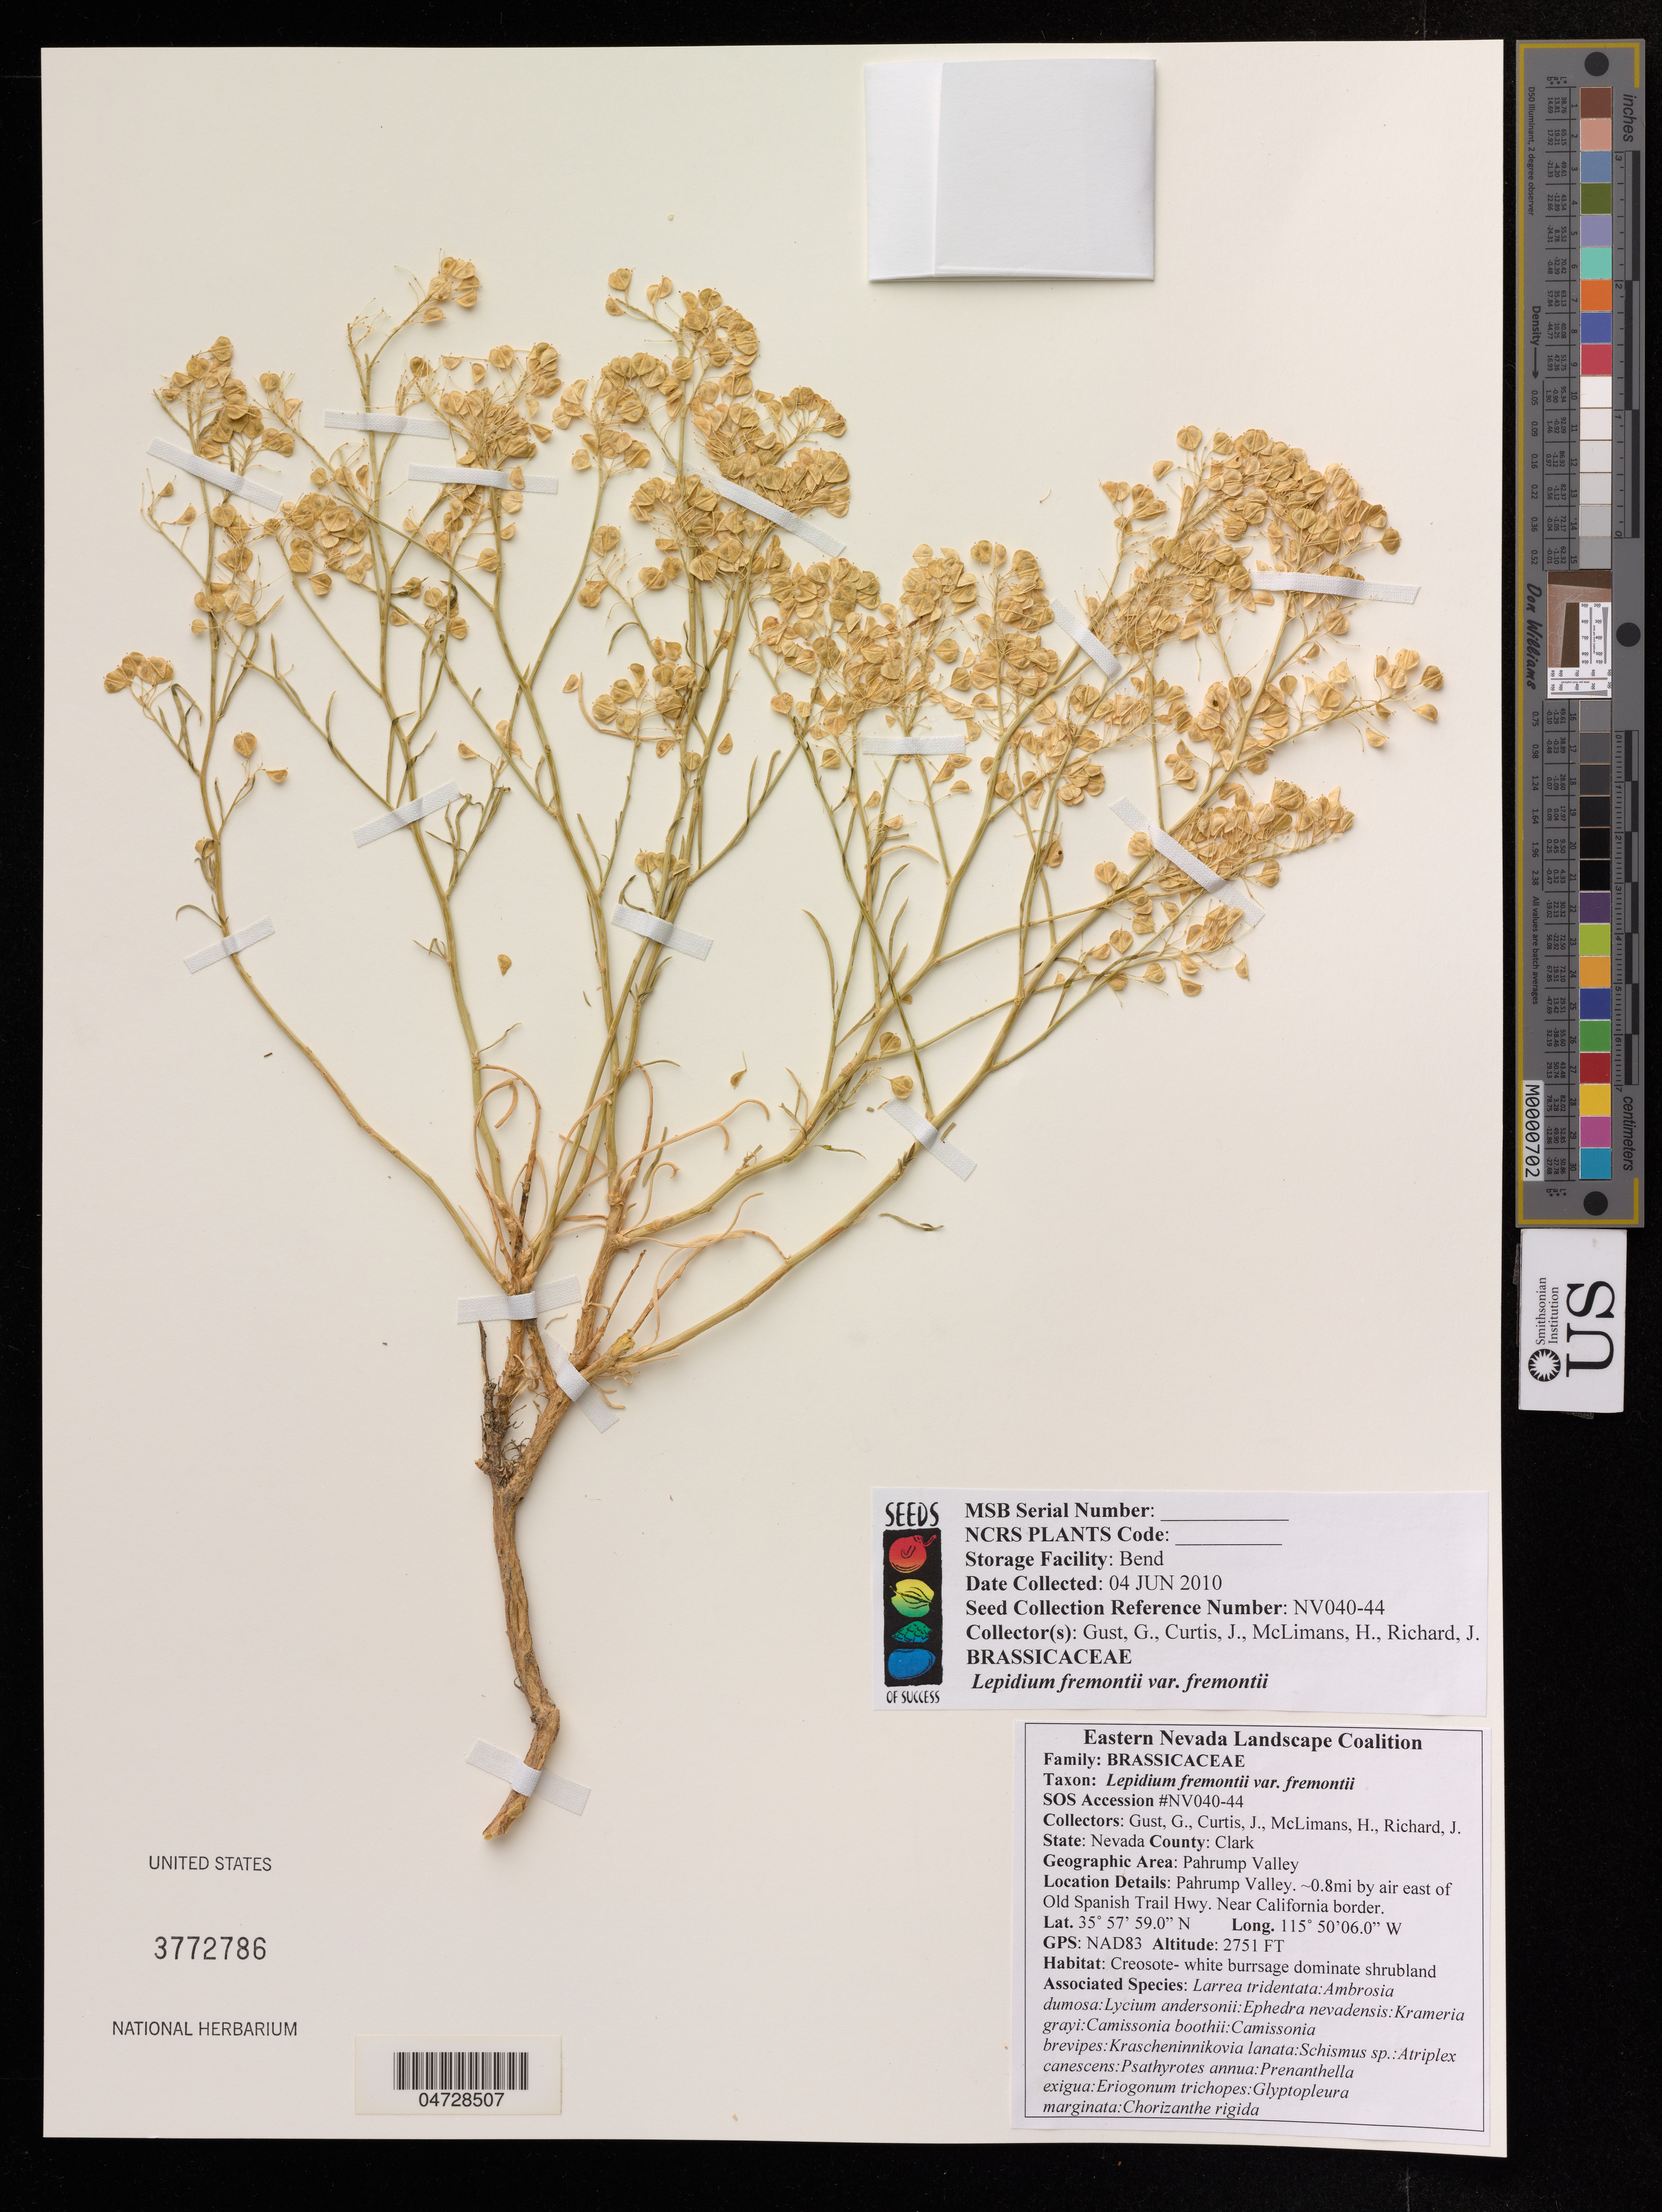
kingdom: Plantae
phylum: Tracheophyta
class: Magnoliopsida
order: Brassicales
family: Brassicaceae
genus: Lepidium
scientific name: Lepidium fremontii var. fremontii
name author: S. Watson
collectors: G. Gust, J. Curtis, H. McLimans & J. Richard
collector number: NV040-44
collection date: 2010-06-04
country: United States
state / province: Nevada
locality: Clark, Pahrump Valley. ~0.8 mi by air east of Old Spanish trail Hwy. Near California border.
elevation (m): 839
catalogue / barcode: US 3772786